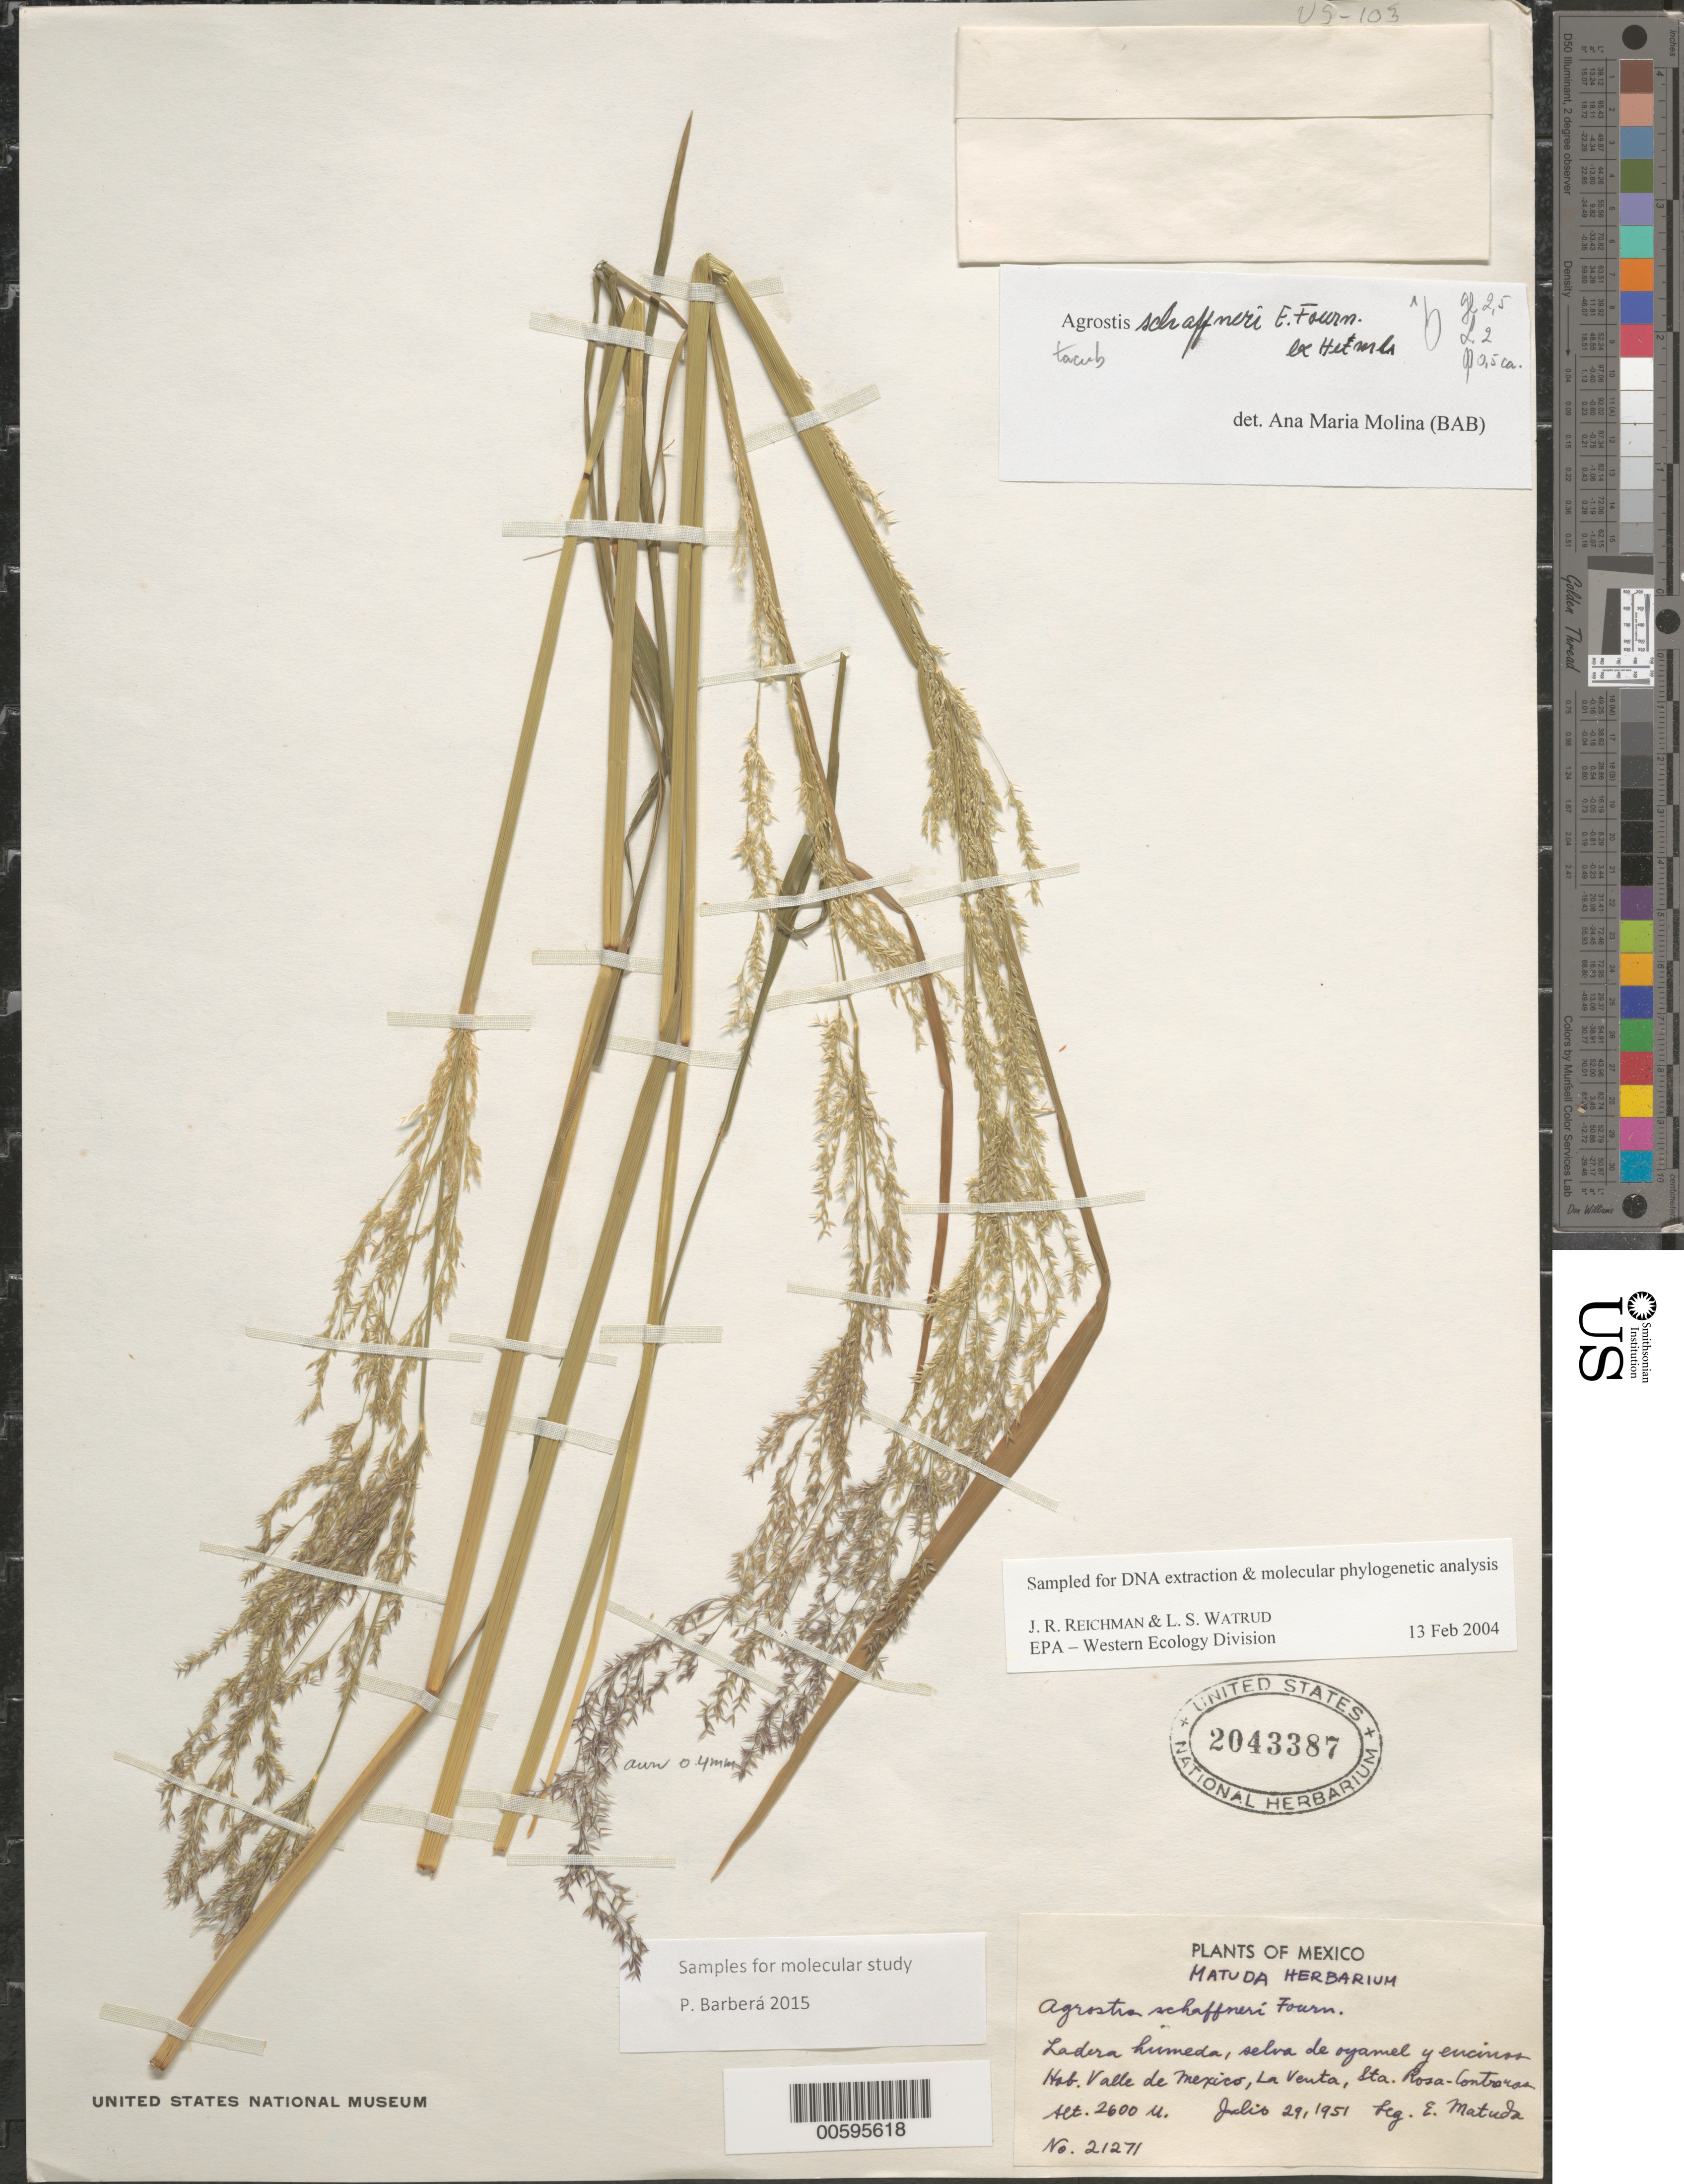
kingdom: Plantae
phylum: Tracheophyta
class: Liliopsida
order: Poales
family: Poaceae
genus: Agrostis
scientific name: Agrostis schaffneri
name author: E. Fourn.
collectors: E. Matuda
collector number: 21271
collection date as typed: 29 Jul 1951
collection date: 1951-07-29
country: Mexico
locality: Ladera humeda, selva de oyamel y encinos Hab. Valle de Mexico, La Venta, Sta. Rosa-Contraras.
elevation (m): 2600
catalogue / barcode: US 2043387